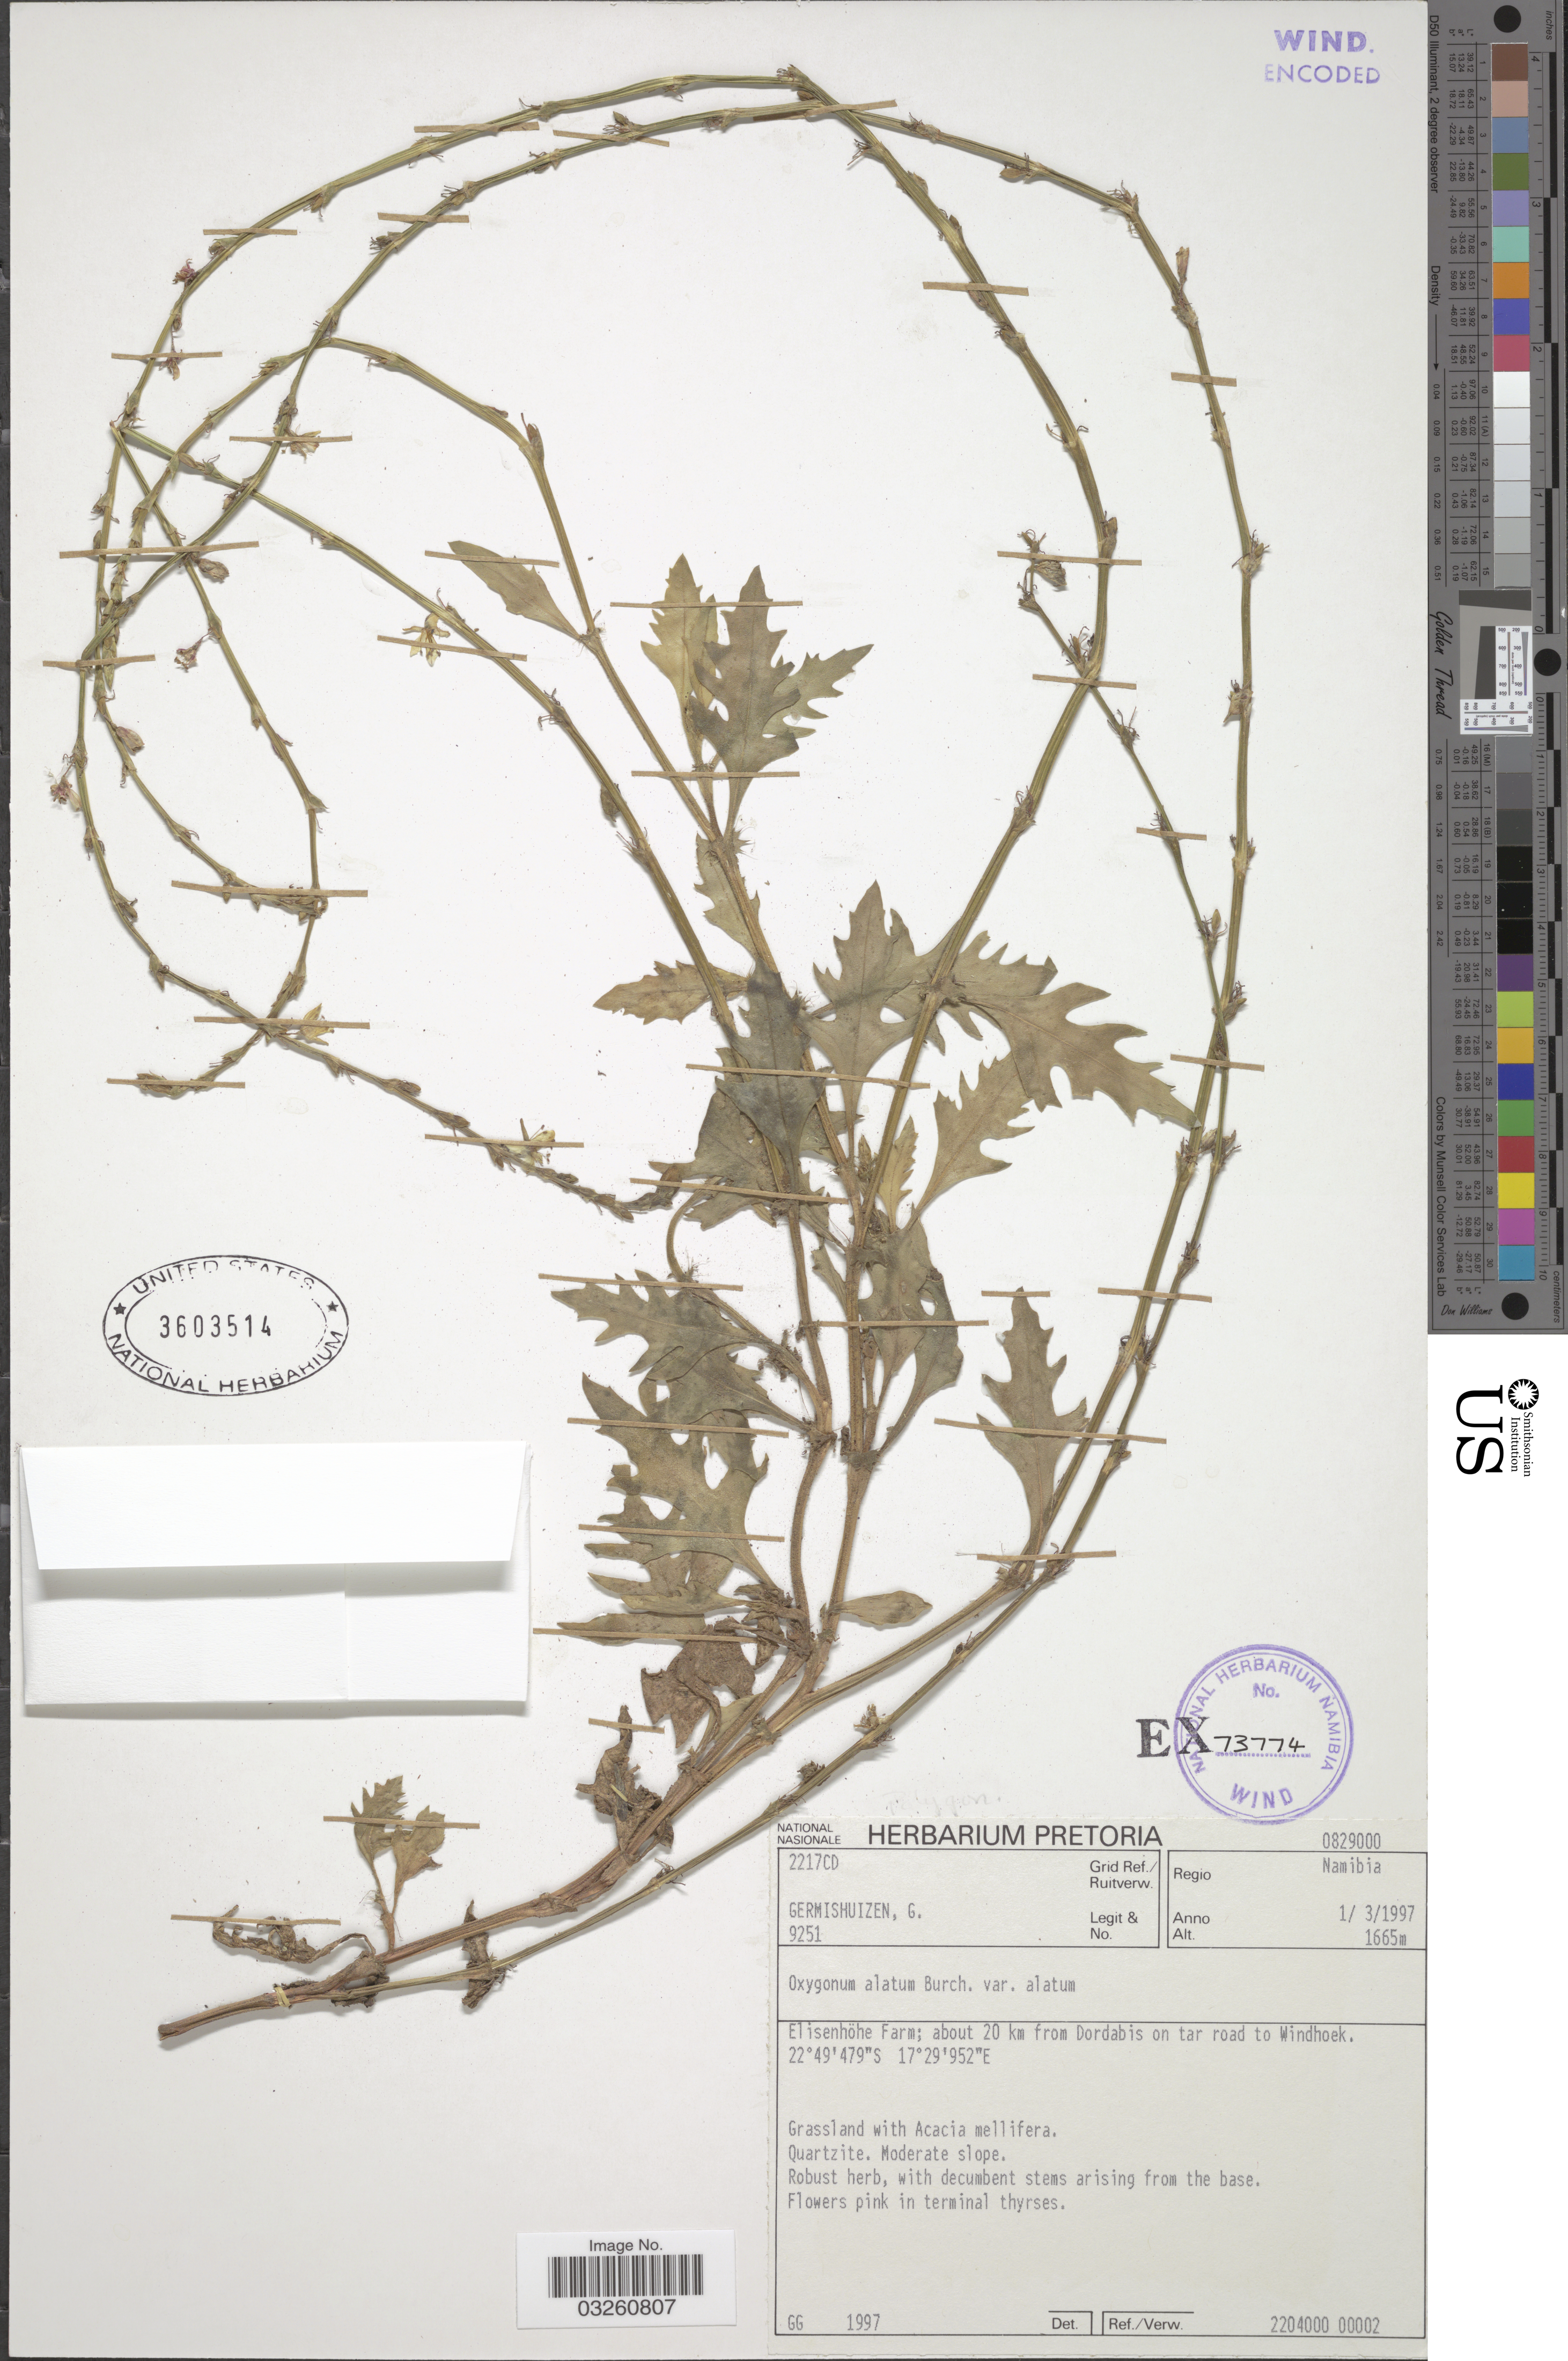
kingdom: Plantae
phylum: Tracheophyta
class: Magnoliopsida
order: Caryophyllales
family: Polygonaceae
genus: Oxygonum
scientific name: Oxygonum alatum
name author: Burch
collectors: G. Germishuizen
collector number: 9251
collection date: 1997-03-01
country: Namibia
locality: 2217CD Grid Ref./ Ruitverw. Regio Namibia. Elisenhöhe Farm; about 20 km from Dordabis on tar road to Windhoek.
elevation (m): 1665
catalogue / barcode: US 3603514